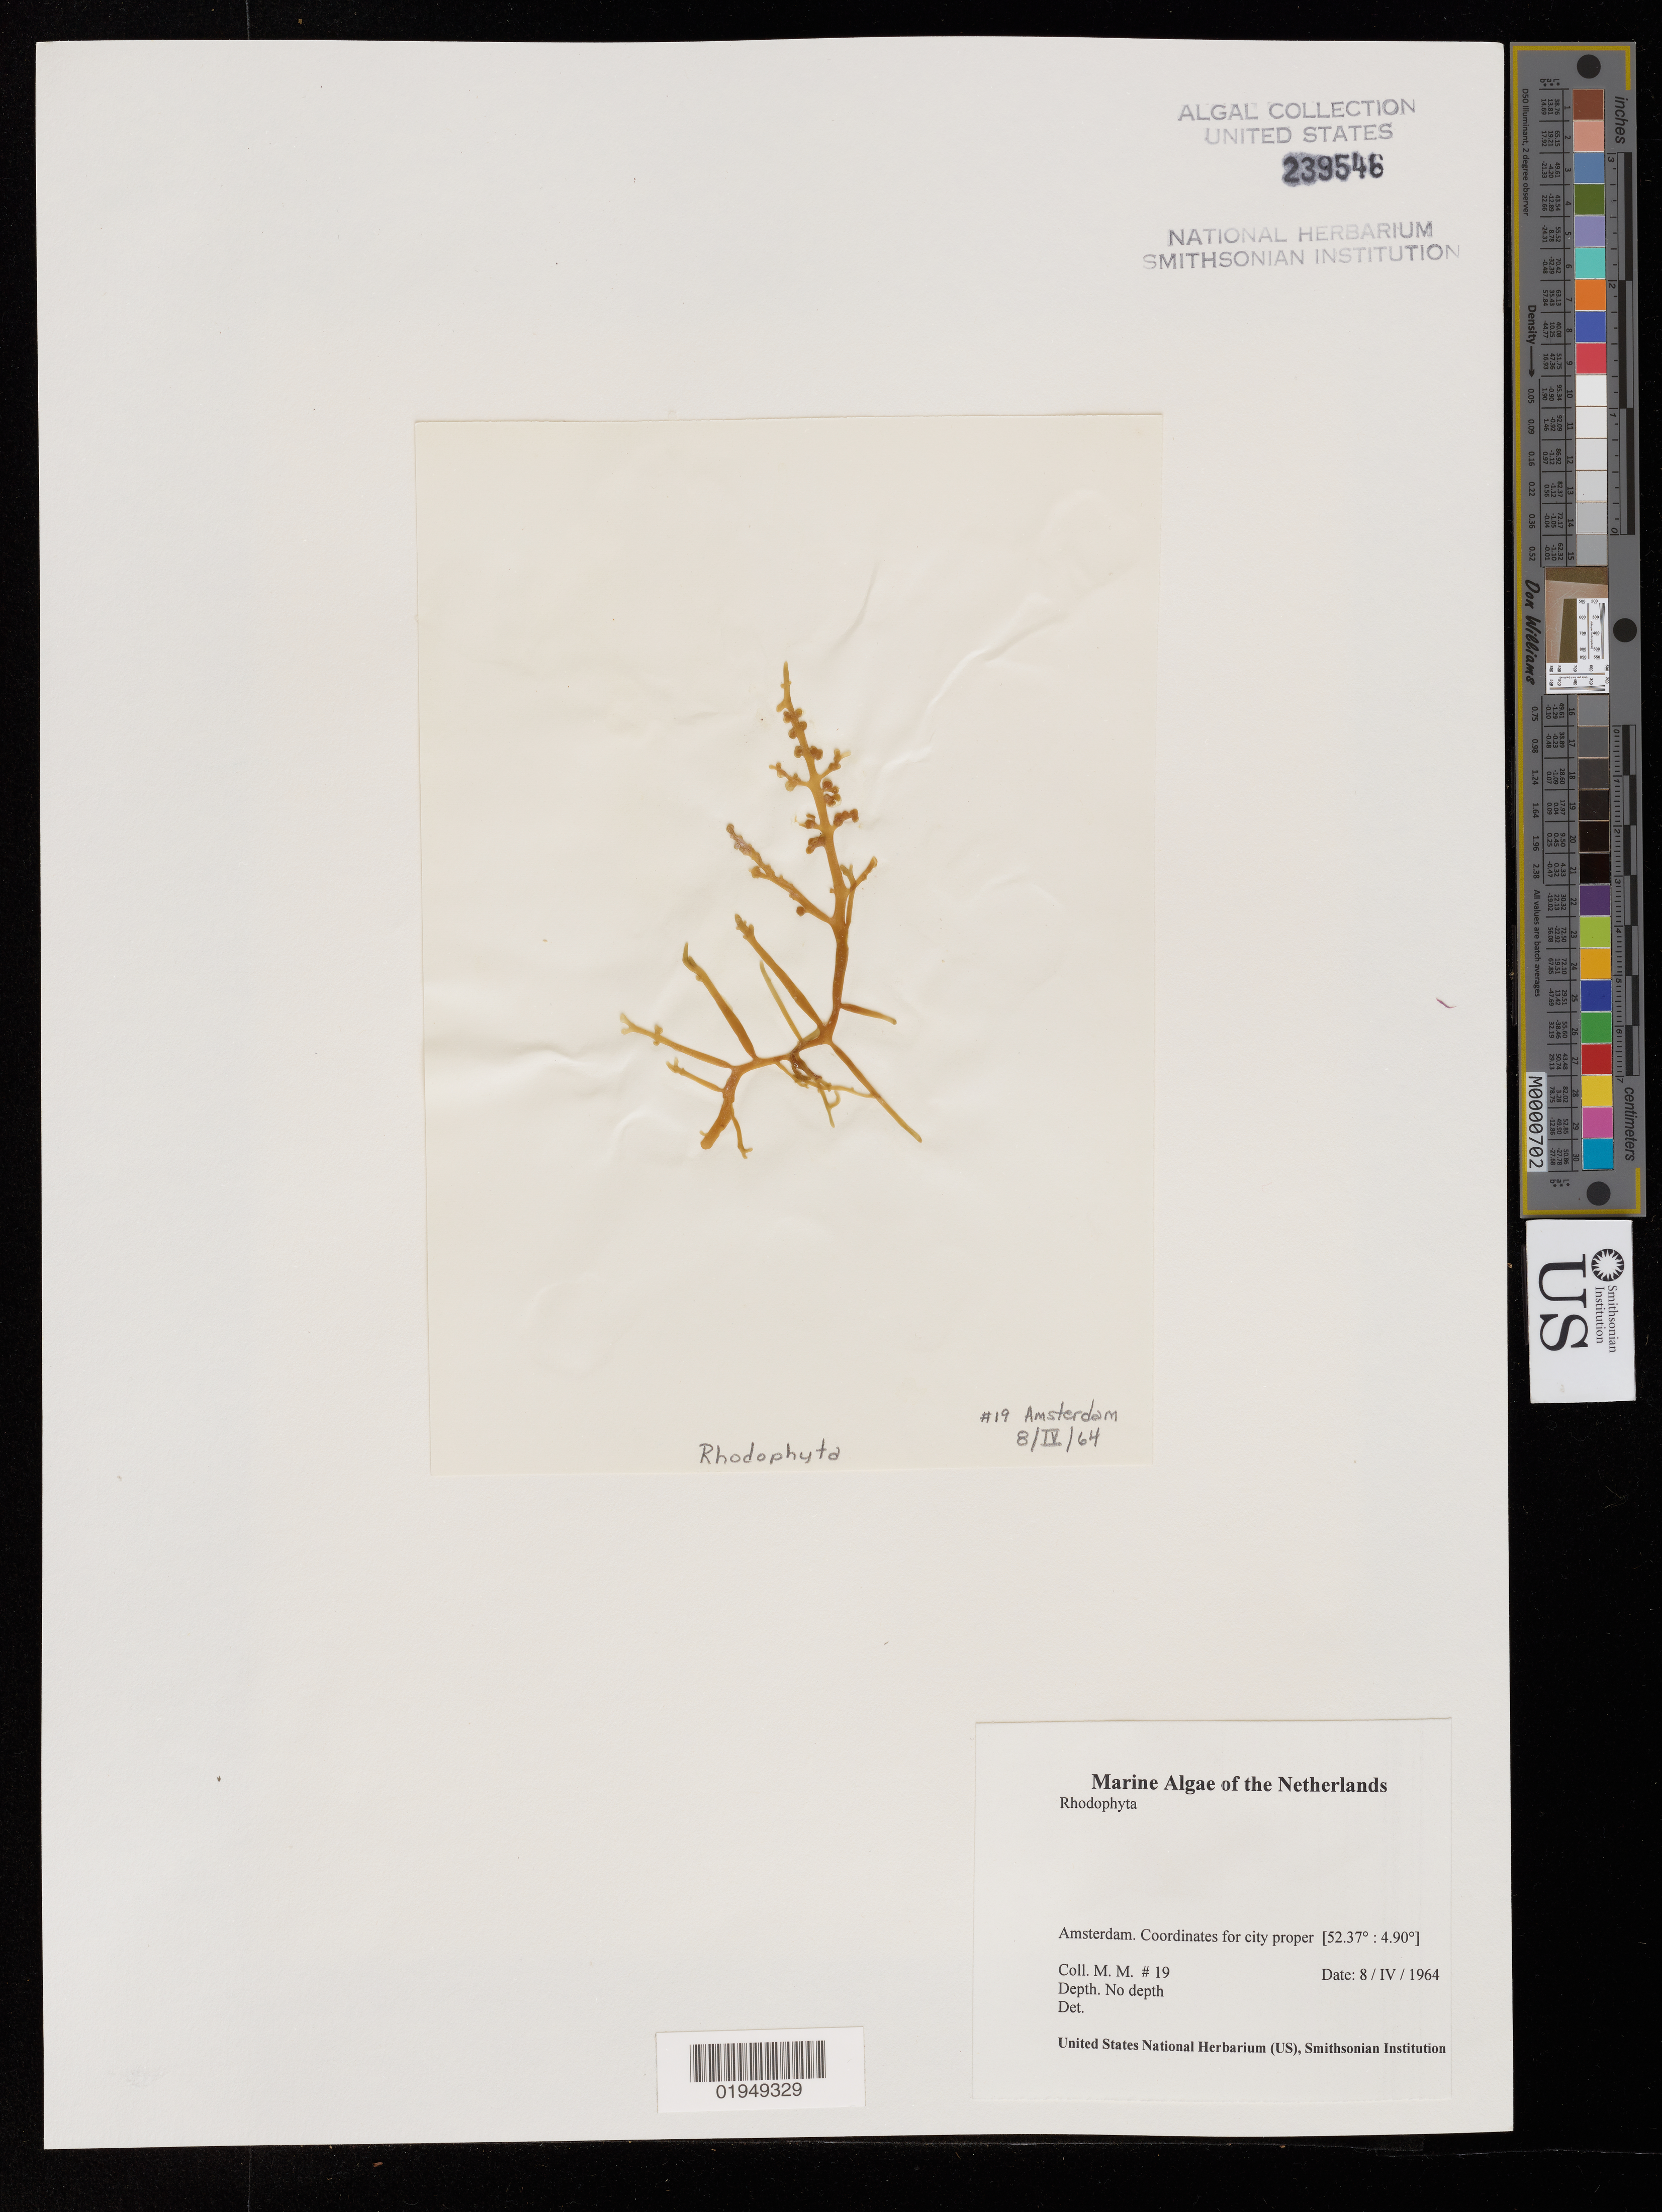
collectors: M. M.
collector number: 19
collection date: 1964-04-08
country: Netherlands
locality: Amsterdam. Coordinates for city proper [52.37° : 4.90°]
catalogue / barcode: US 239546